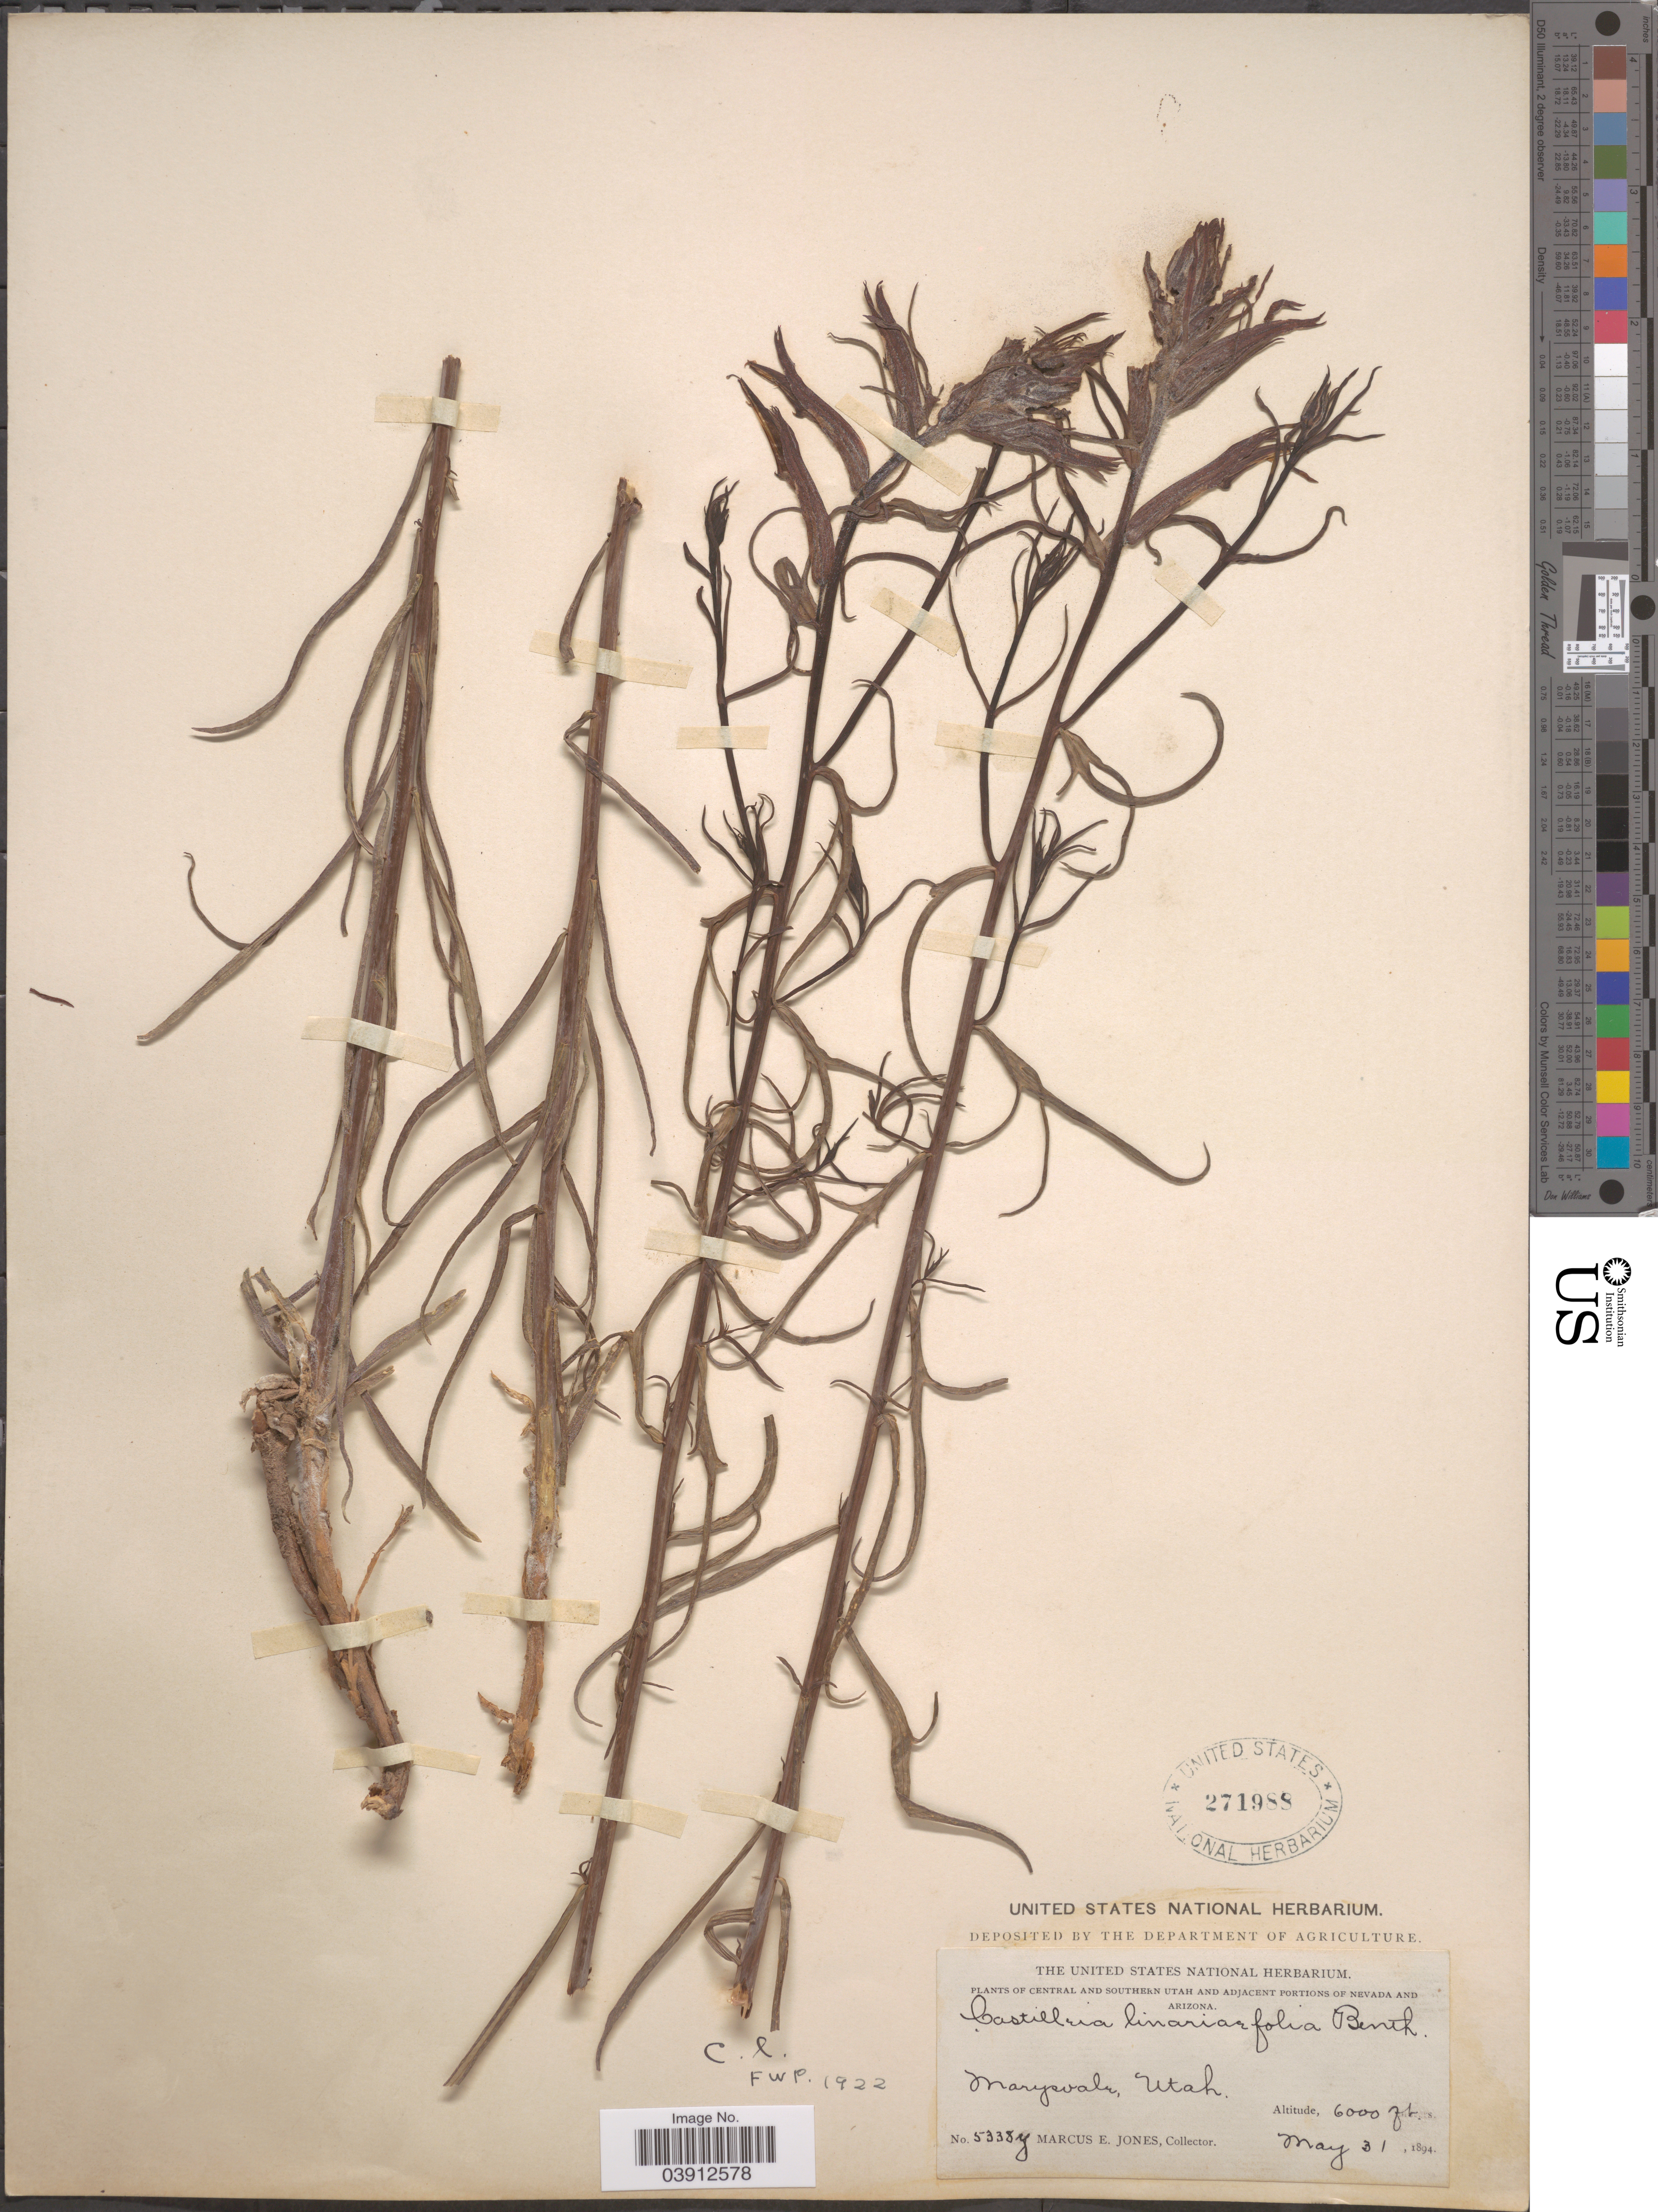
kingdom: Plantae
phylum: Tracheophyta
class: Magnoliopsida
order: Lamiales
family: Orobanchaceae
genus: Castilleja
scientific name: Castilleja linariifolia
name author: Benth.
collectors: M. E. Jones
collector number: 5338y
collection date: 1894-05-31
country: United States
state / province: Utah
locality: Central and Southern Utah. Marysvale.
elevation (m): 1829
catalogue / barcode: US 271988